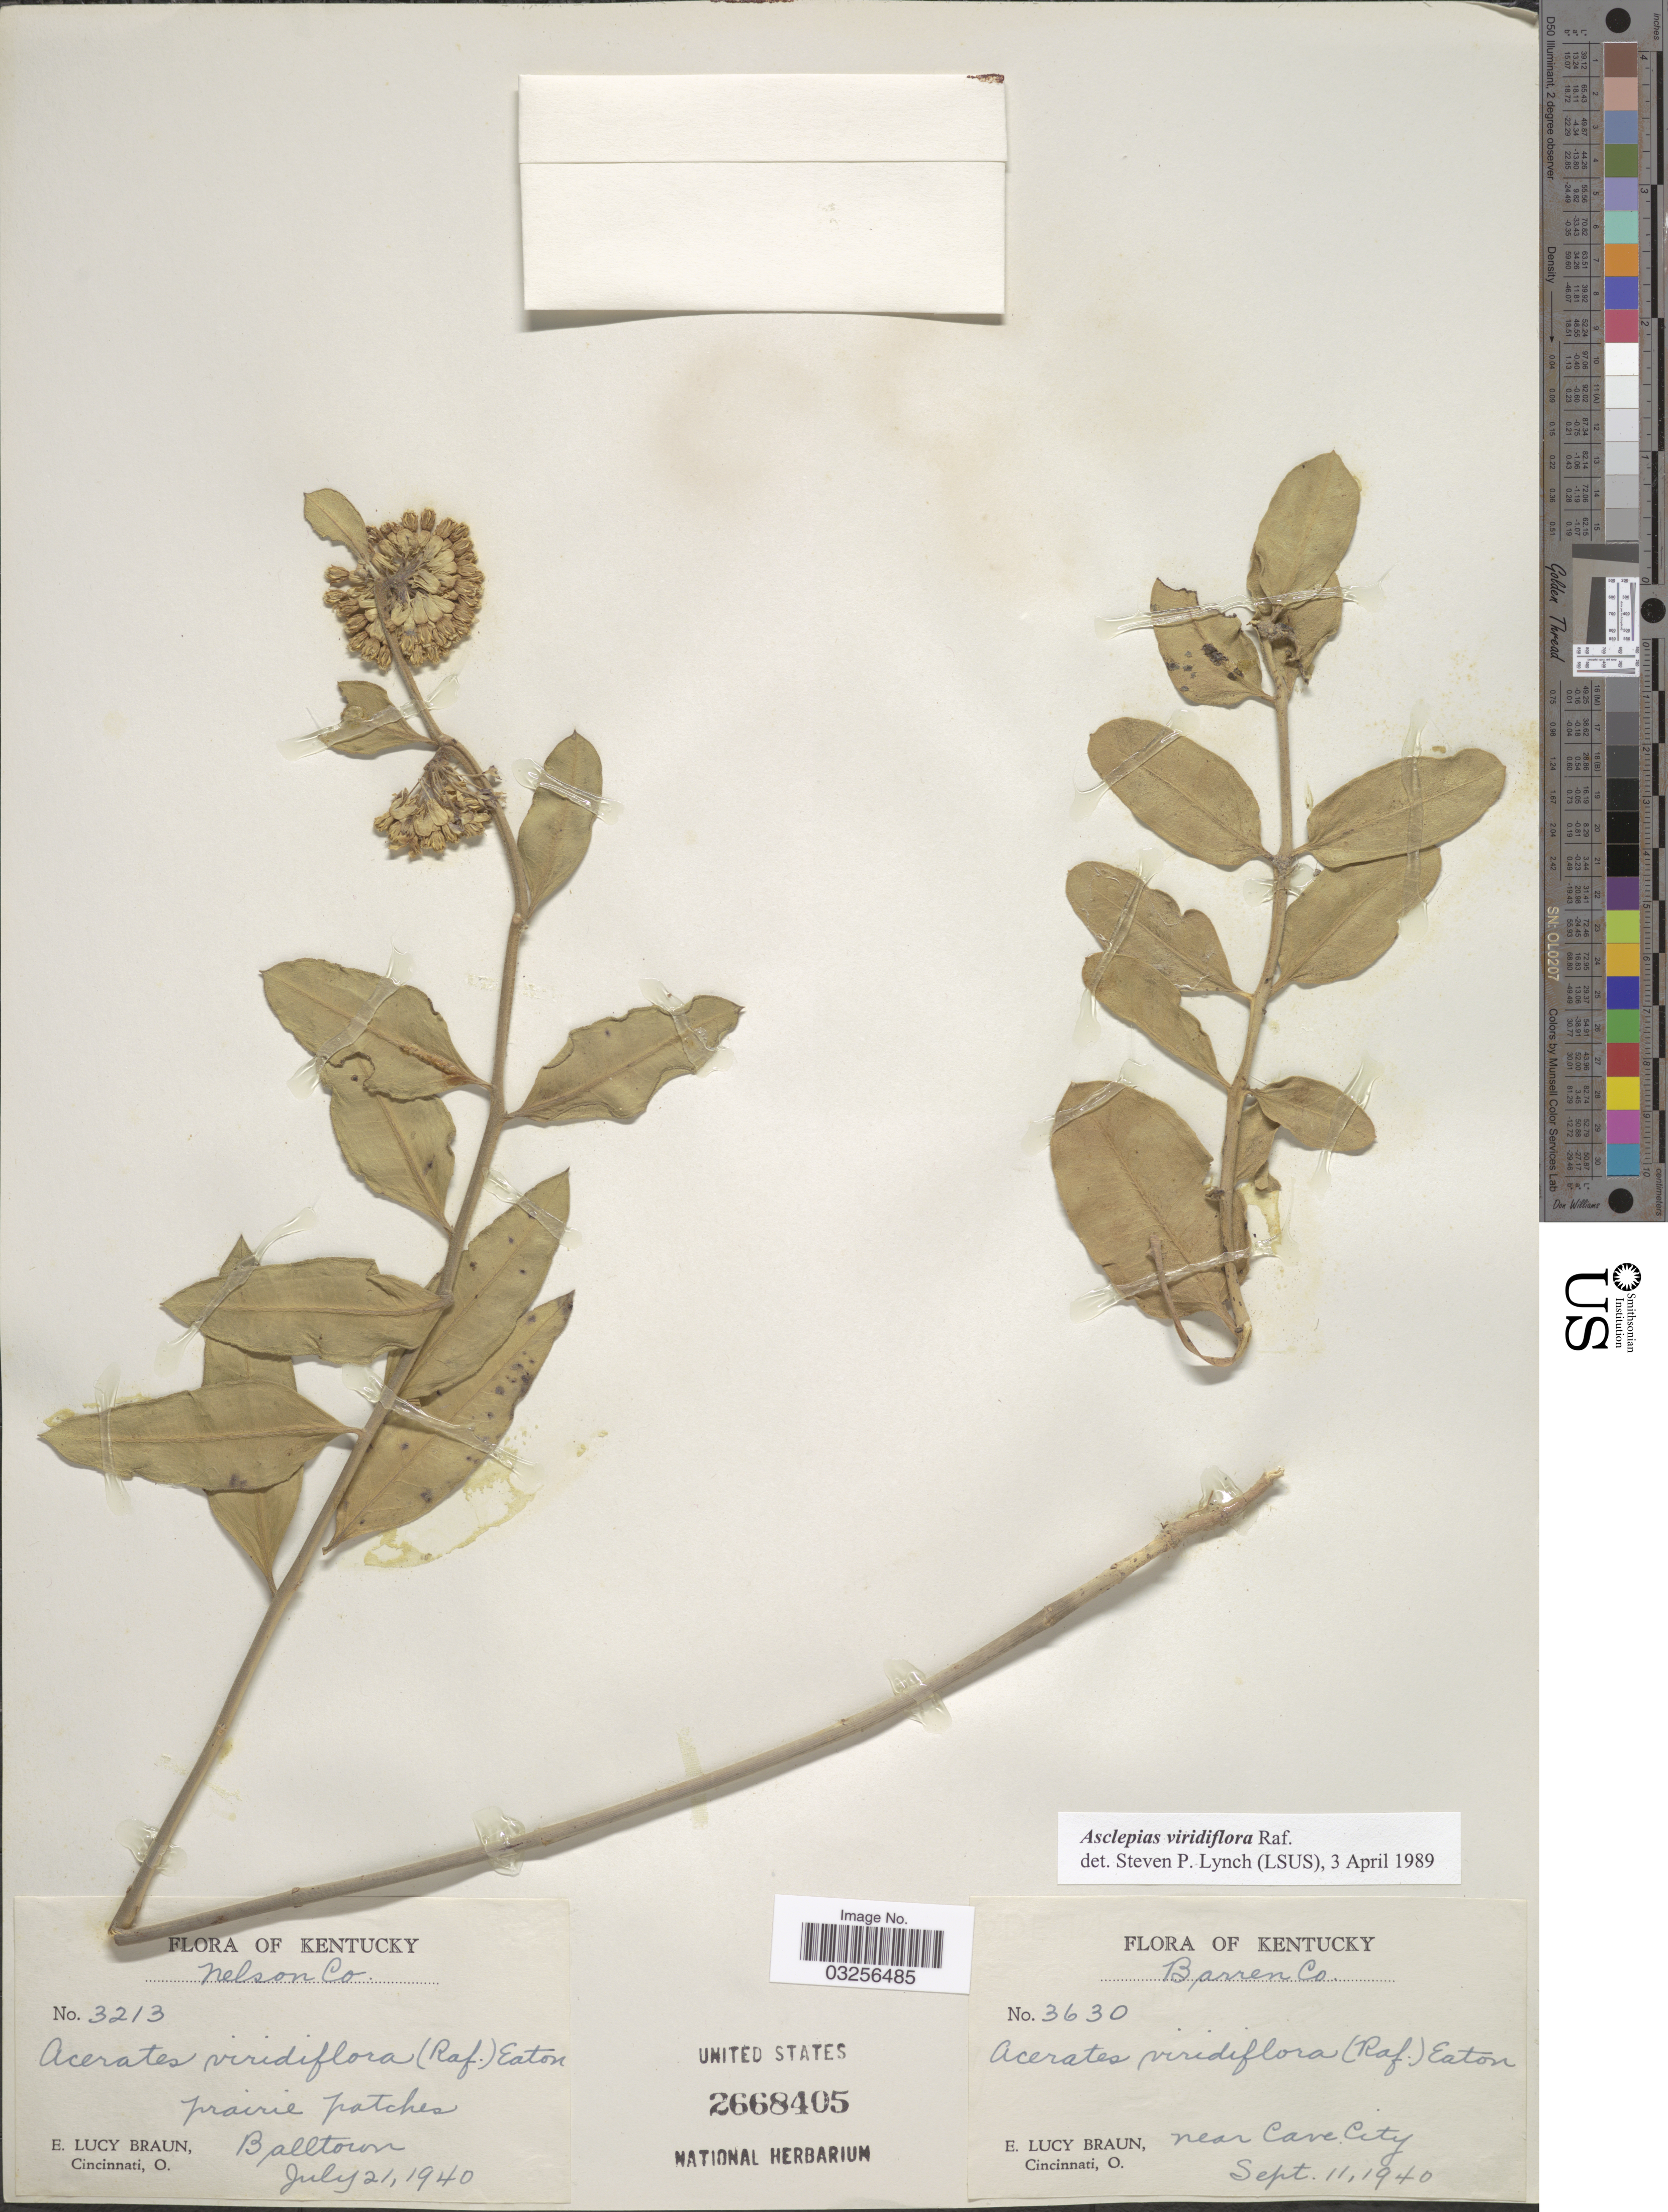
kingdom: Plantae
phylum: Tracheophyta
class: Magnoliopsida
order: Gentianales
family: Apocynaceae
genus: Asclepias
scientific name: Asclepias viridiflora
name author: Raf.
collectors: E. Braun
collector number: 3630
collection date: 1940-09-11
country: United States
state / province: Kentucky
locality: Barren Co. Near Cave City.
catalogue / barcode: US 2668405-2